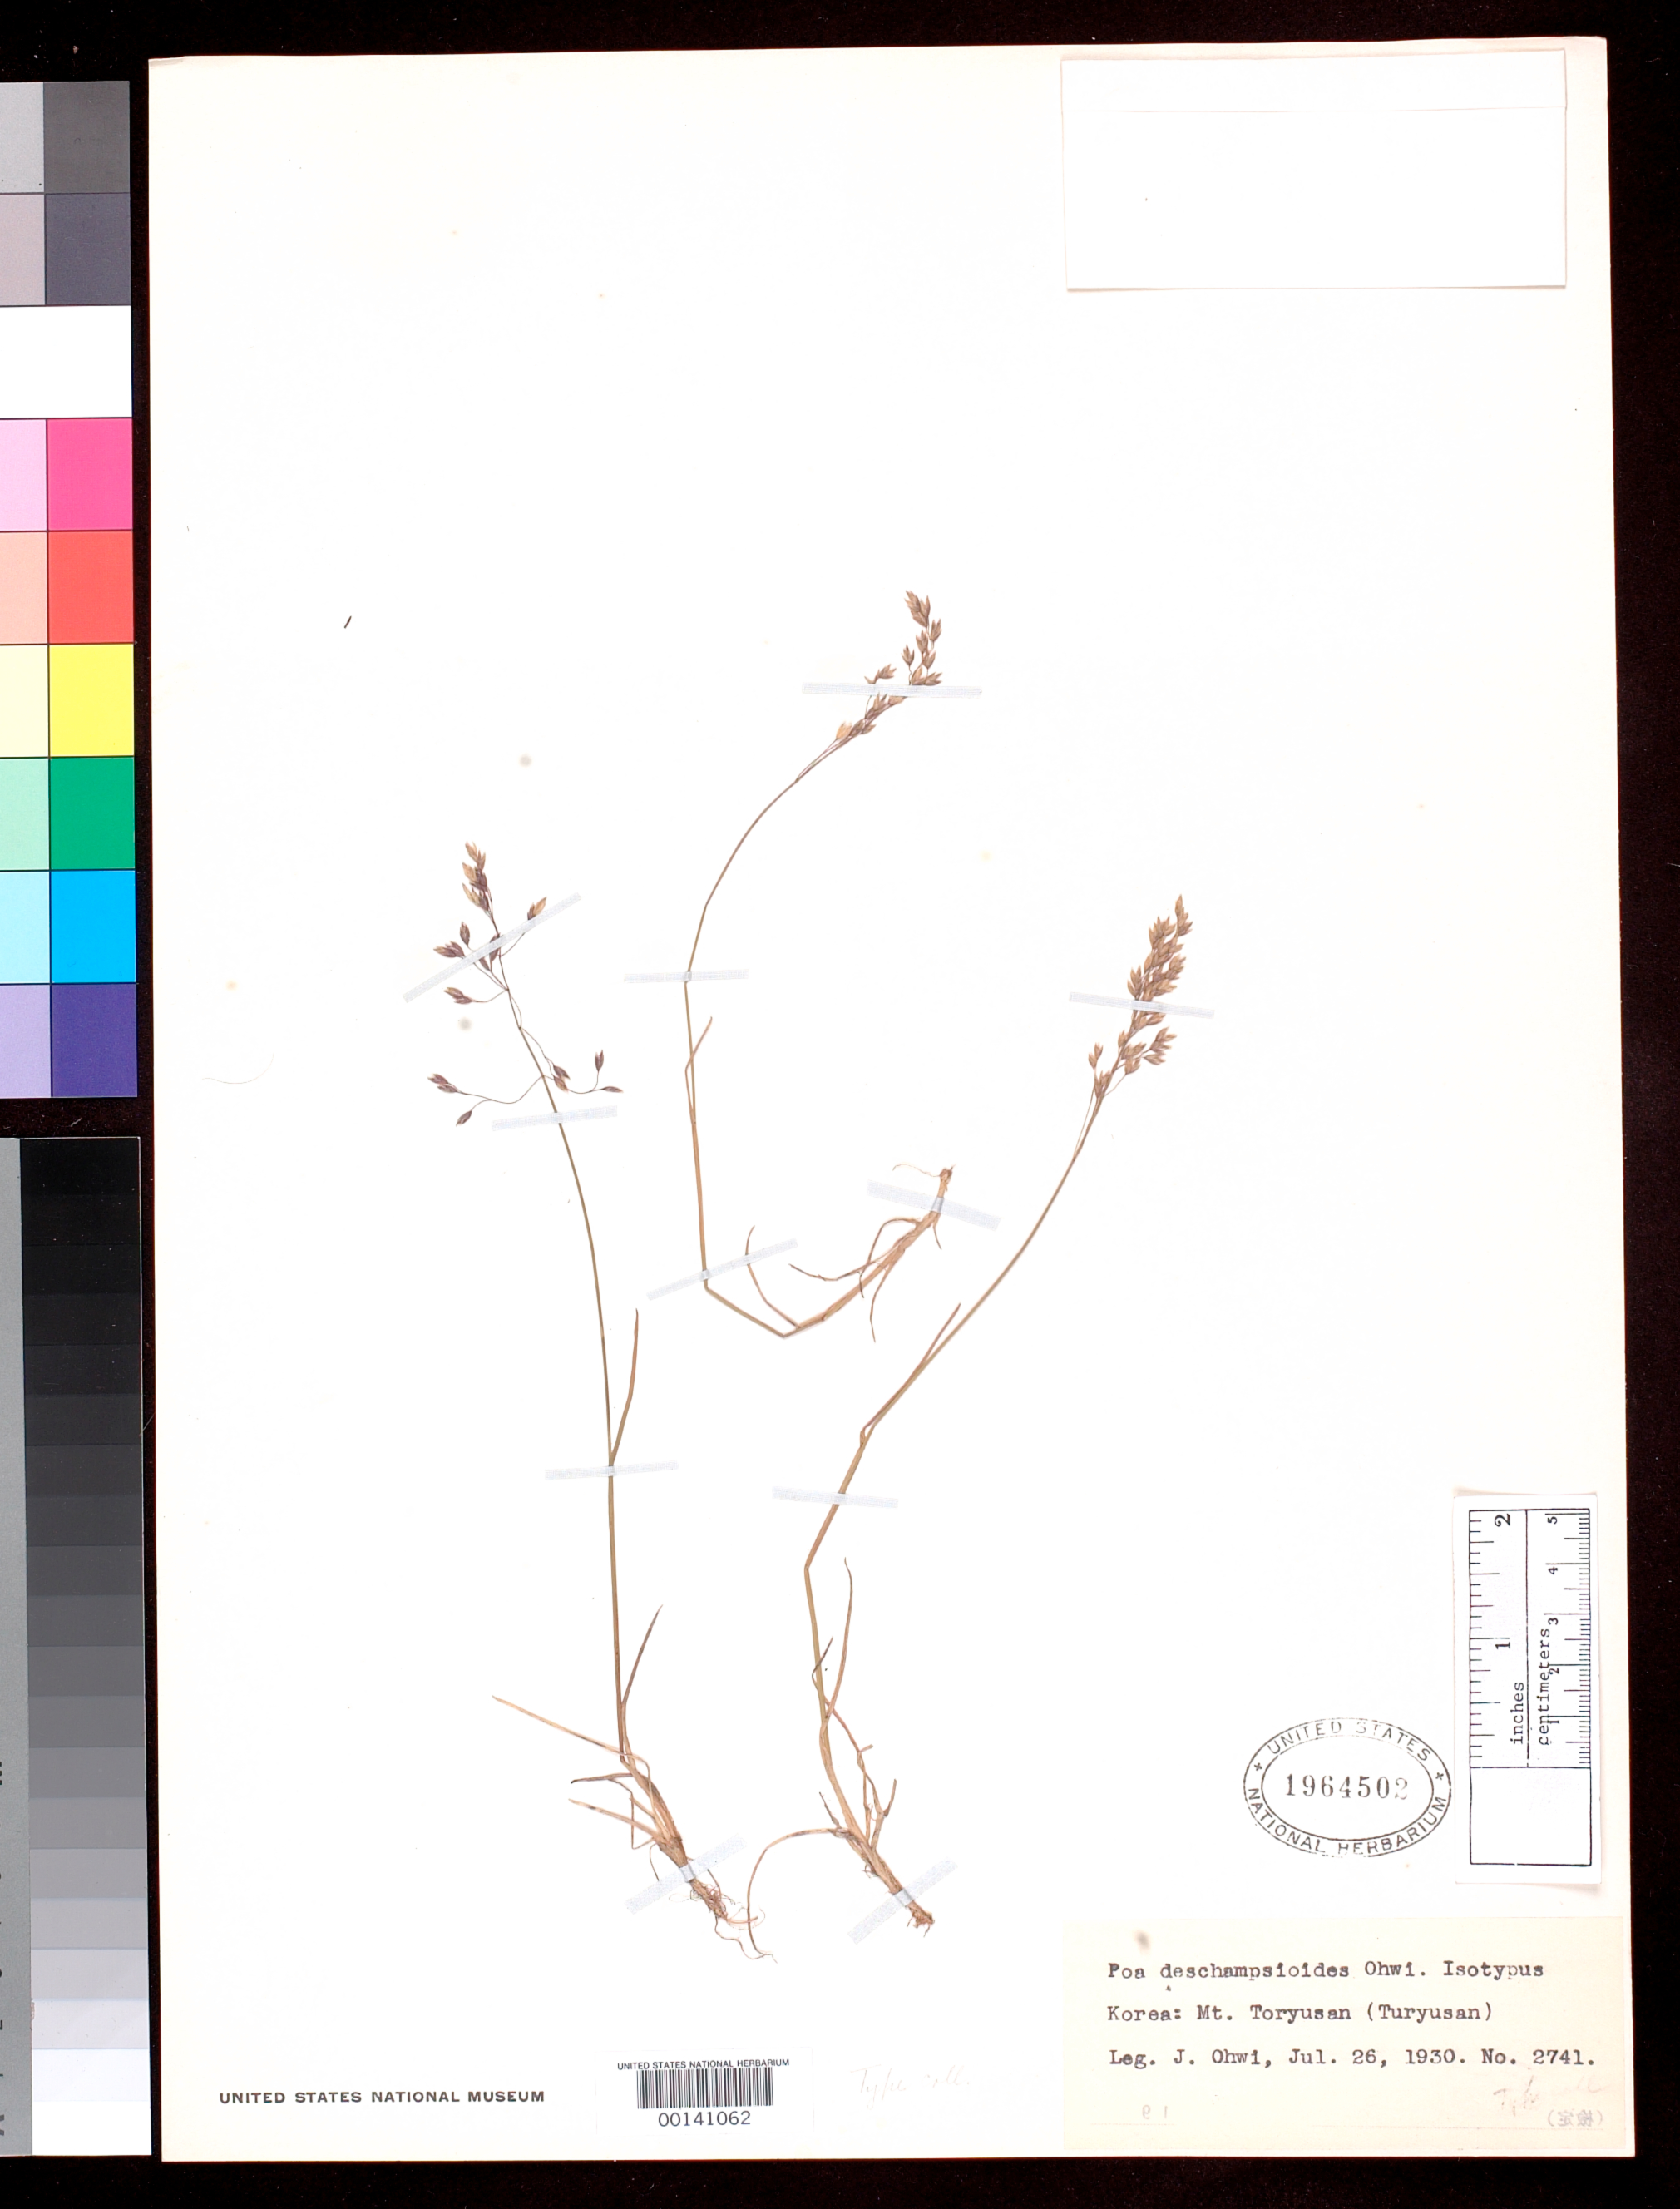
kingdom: Plantae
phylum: Tracheophyta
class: Liliopsida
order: Poales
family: Poaceae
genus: Poa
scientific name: Poa deschampsioides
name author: Ohwi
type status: Type Collection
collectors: J. Ohwi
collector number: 2741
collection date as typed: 26 Jul 1930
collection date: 1930-07-26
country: North Korea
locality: Kankyo-hokudo, Mt. Tsuryusan.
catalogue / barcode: US 1964502